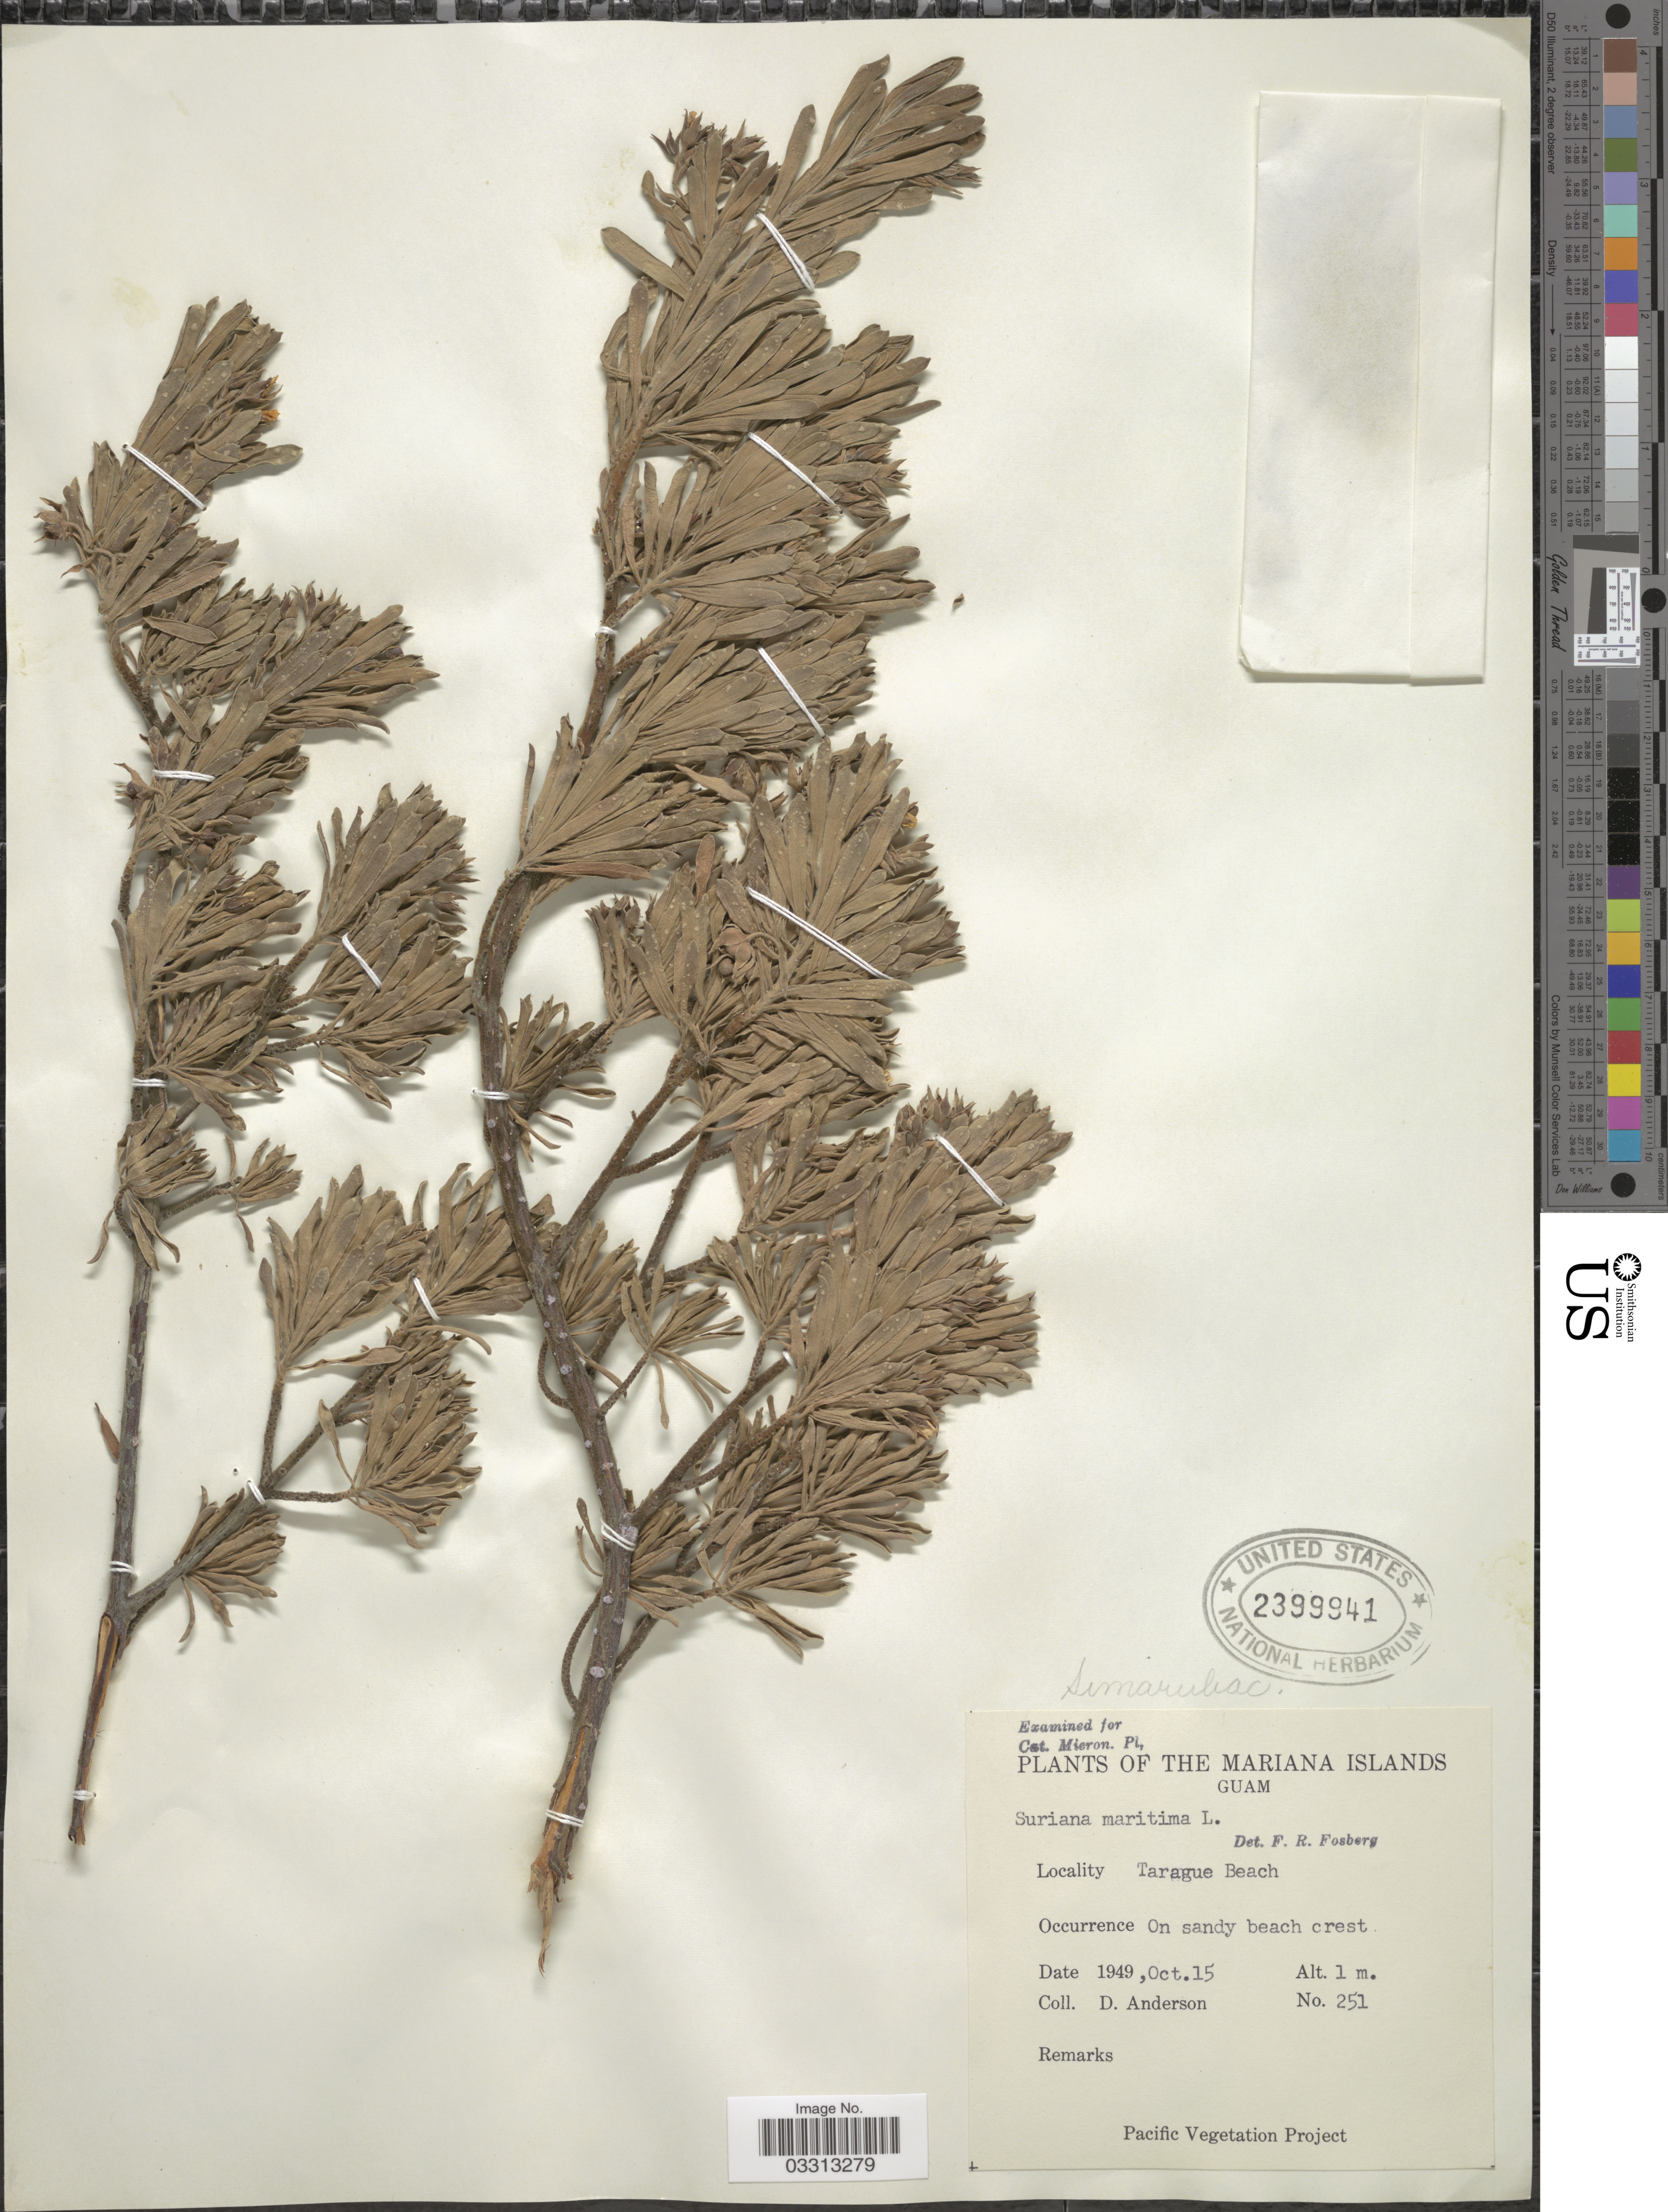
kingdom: Plantae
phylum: Tracheophyta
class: Magnoliopsida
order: Fabales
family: Surianaceae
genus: Suriana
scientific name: Suriana maritima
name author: L.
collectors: D. Anderson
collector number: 251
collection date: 1949-10-15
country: Guam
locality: The Mariana Islands. Tarague Beach.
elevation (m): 1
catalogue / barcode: US 2399941